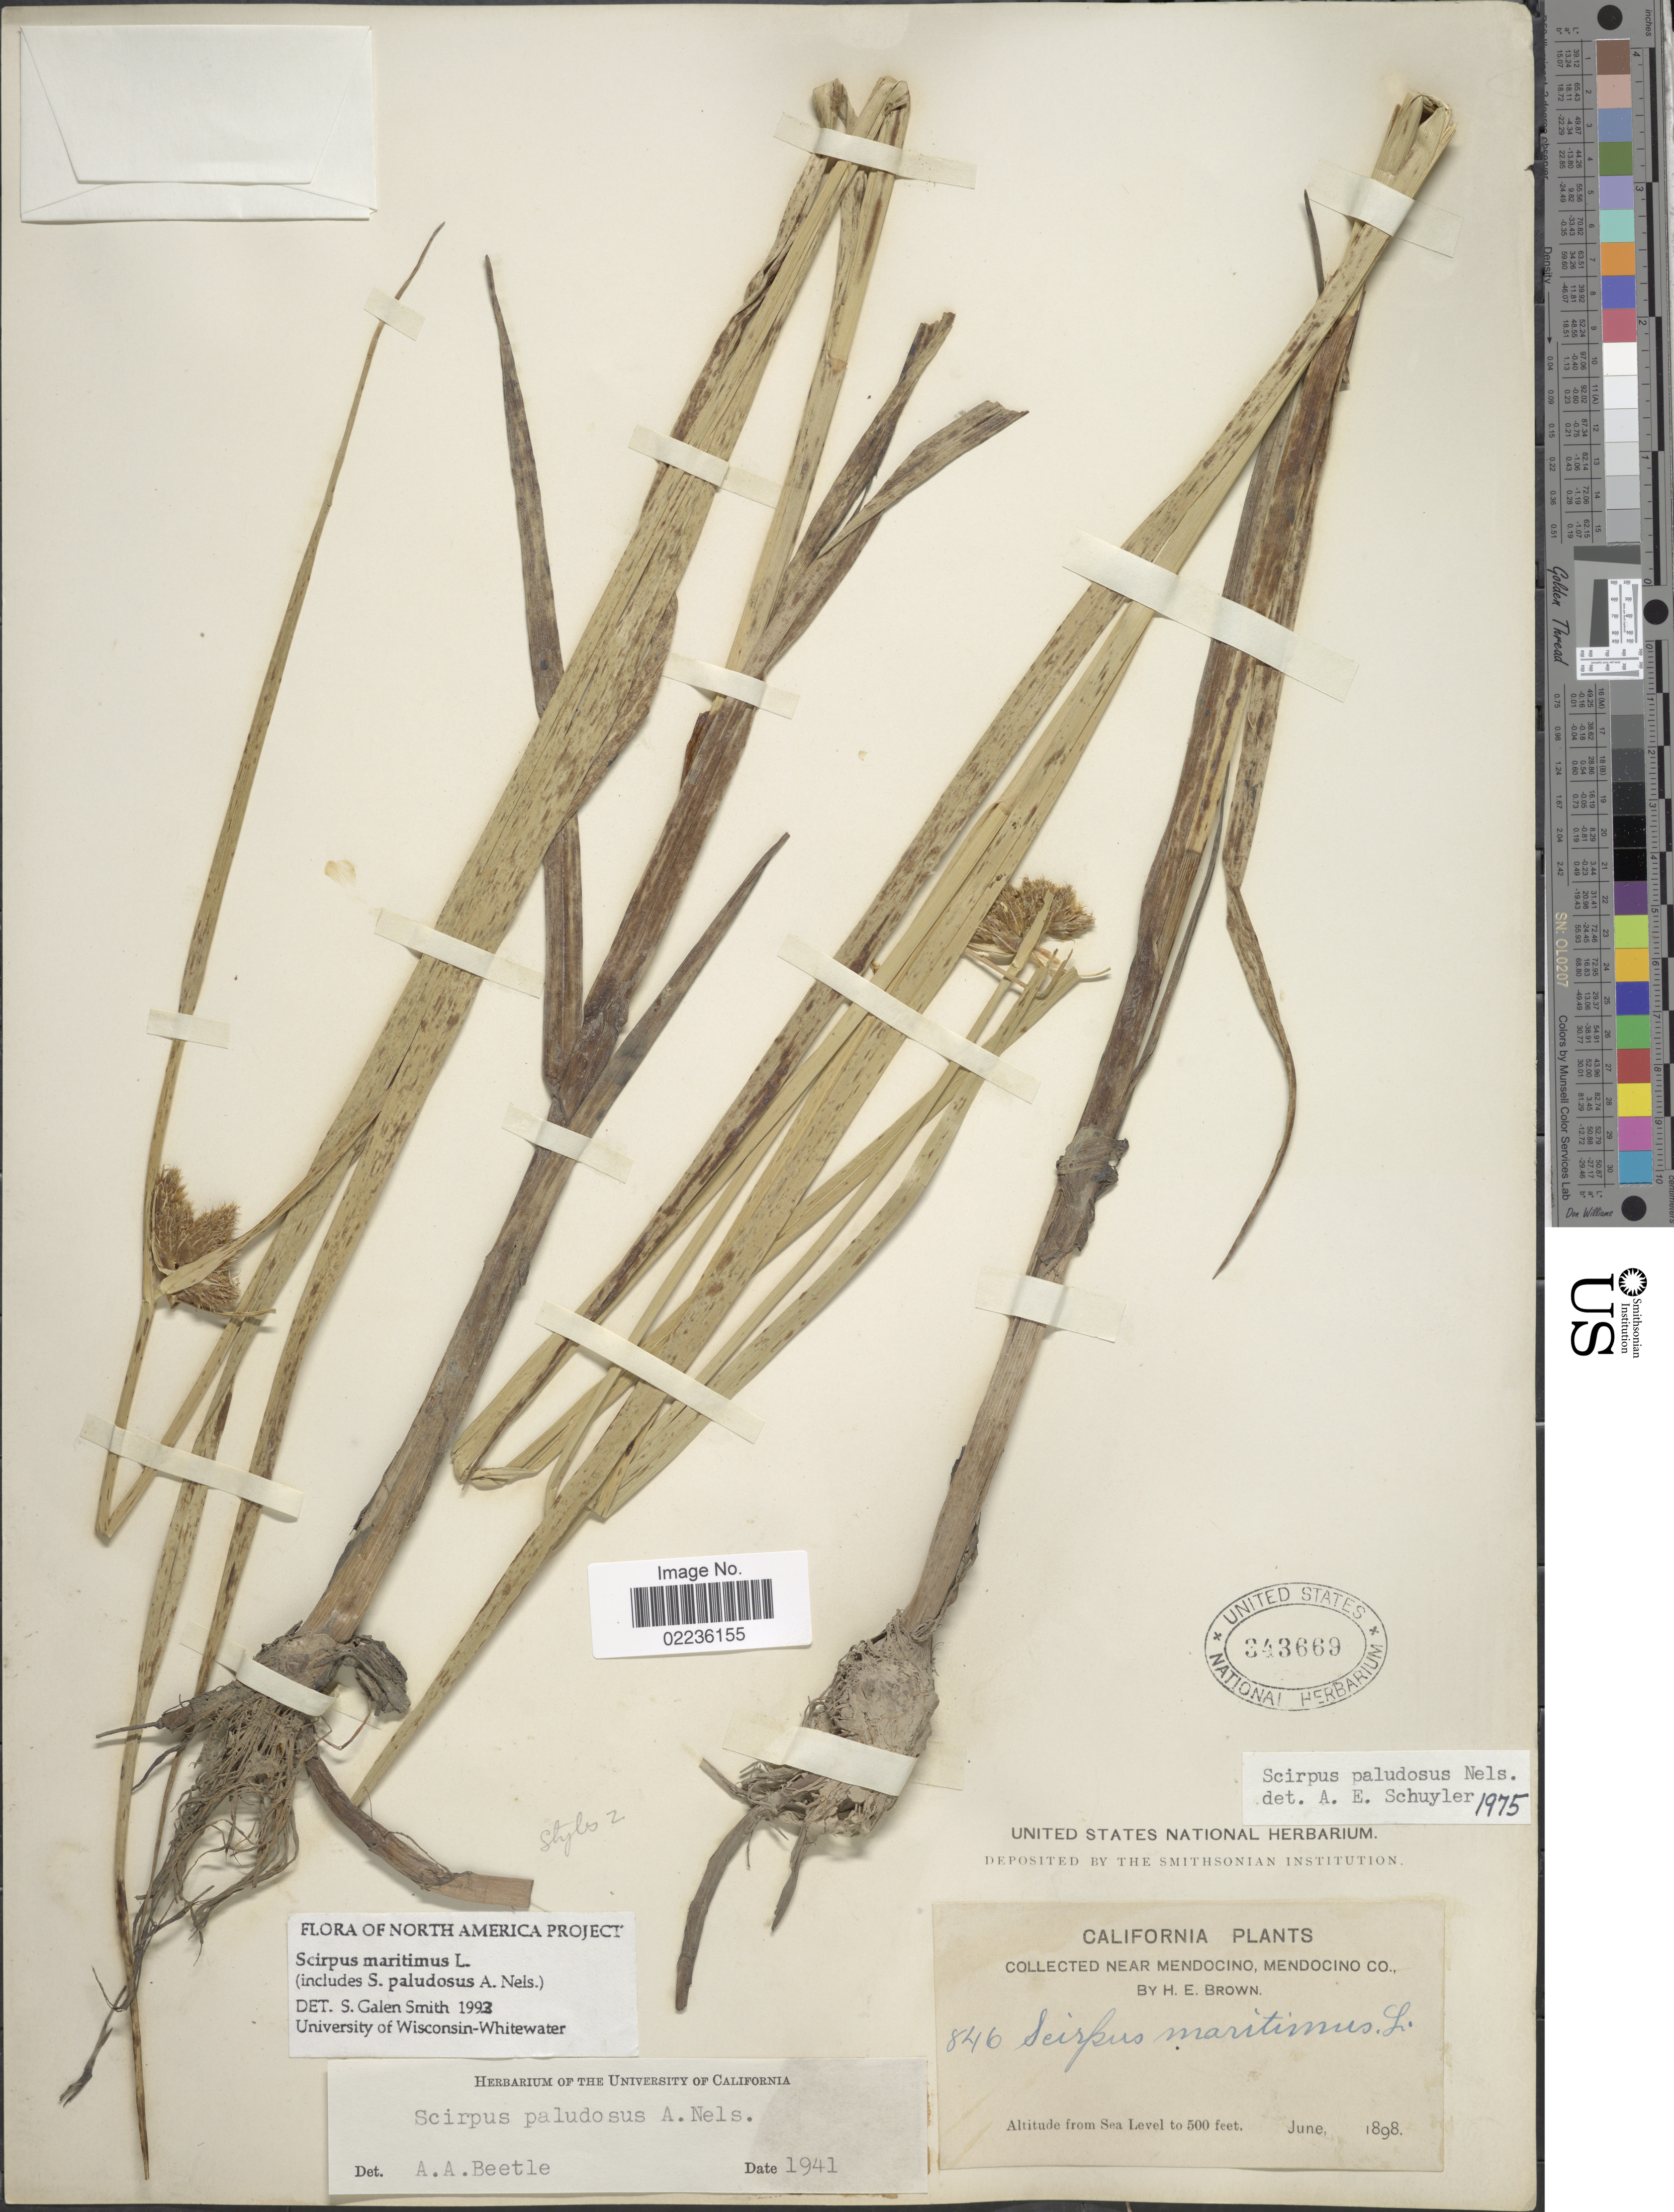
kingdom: Plantae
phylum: Tracheophyta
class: Liliopsida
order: Poales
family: Cyperaceae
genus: Bolboschoenus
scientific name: Bolboschoenus maritimus subsp. paludosus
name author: (A. Nelson) T. Koyama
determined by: Strong, M. T., (US), Smithsonian Institution - National Museum of Natural History (UNITED STATES)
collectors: H. E. Brown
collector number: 846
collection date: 1898-06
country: United States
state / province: California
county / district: Mendocino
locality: Near Mendocino, Mendocino Co.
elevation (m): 0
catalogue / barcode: US 343669